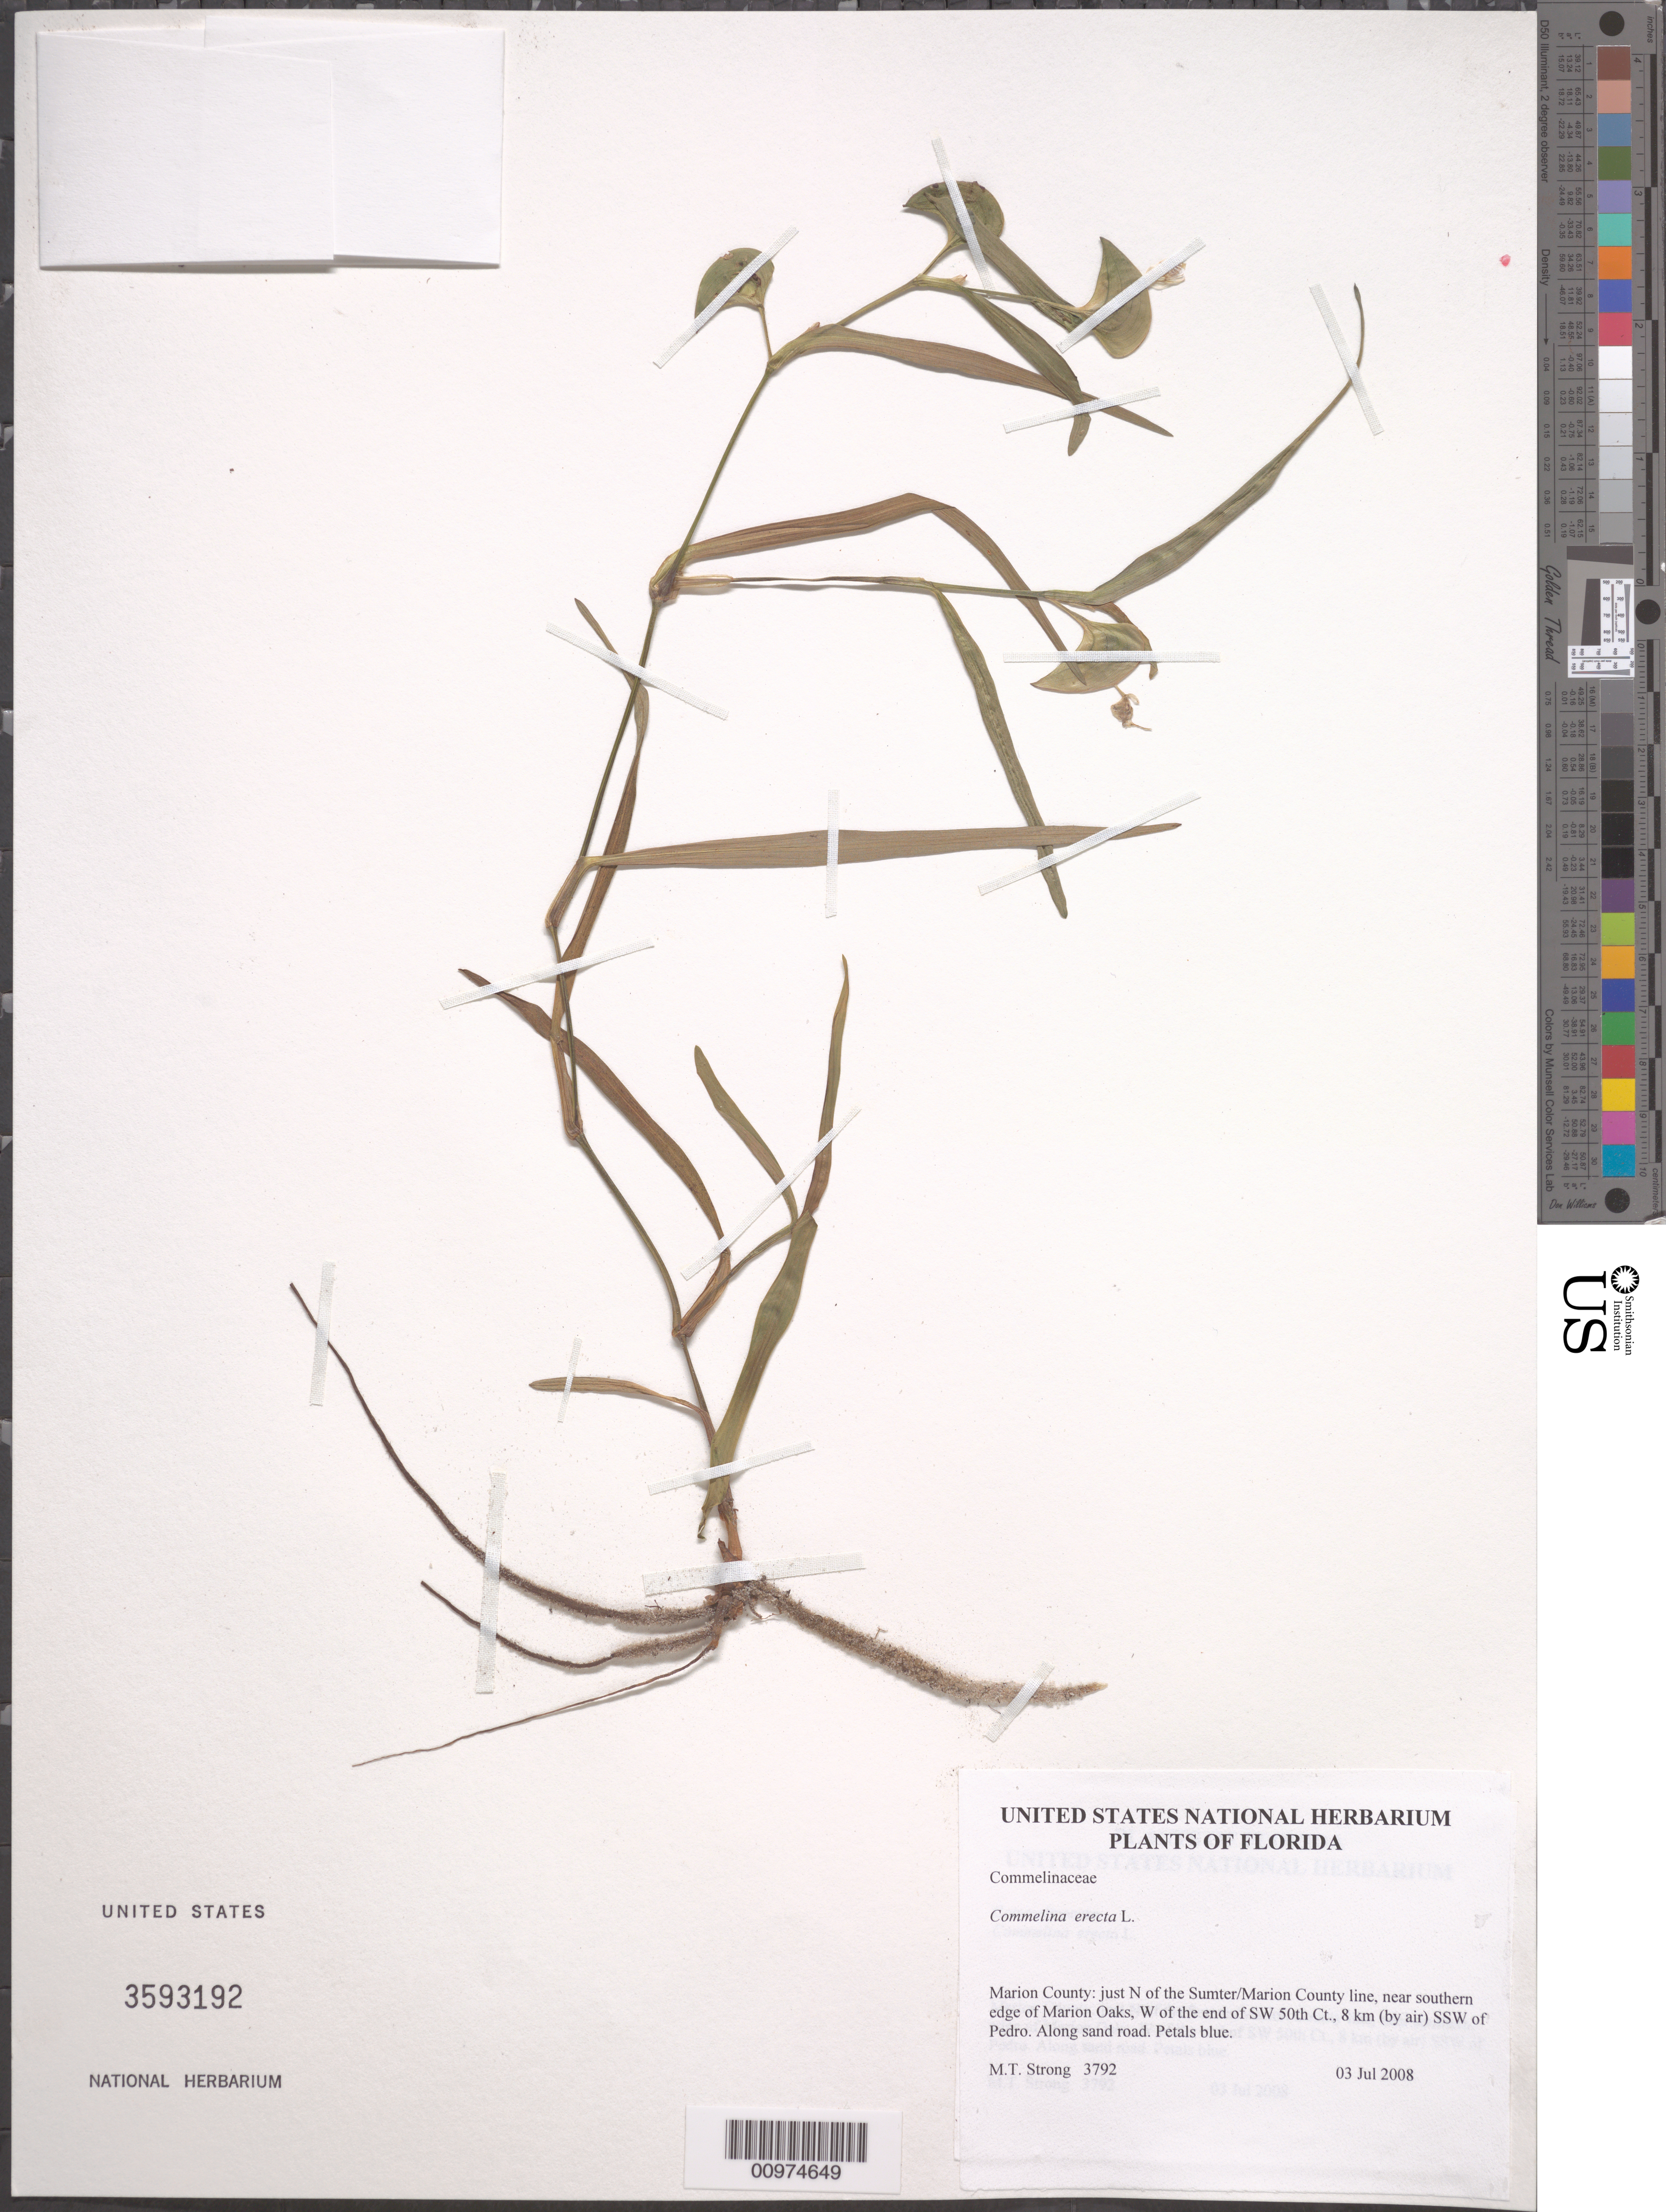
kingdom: Plantae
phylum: Tracheophyta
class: Liliopsida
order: Commelinales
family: Commelinaceae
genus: Commelina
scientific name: Commelina erecta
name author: L.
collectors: M. T. Strong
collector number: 3792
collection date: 2008-07-03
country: United States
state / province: Florida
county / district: Marion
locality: just N of the Sumter/Marion County line, near southern edge of Marion Oaks, W of the end of SW 50th Ct., 8 km (by air) SSW of Pedro.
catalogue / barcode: US 3593192